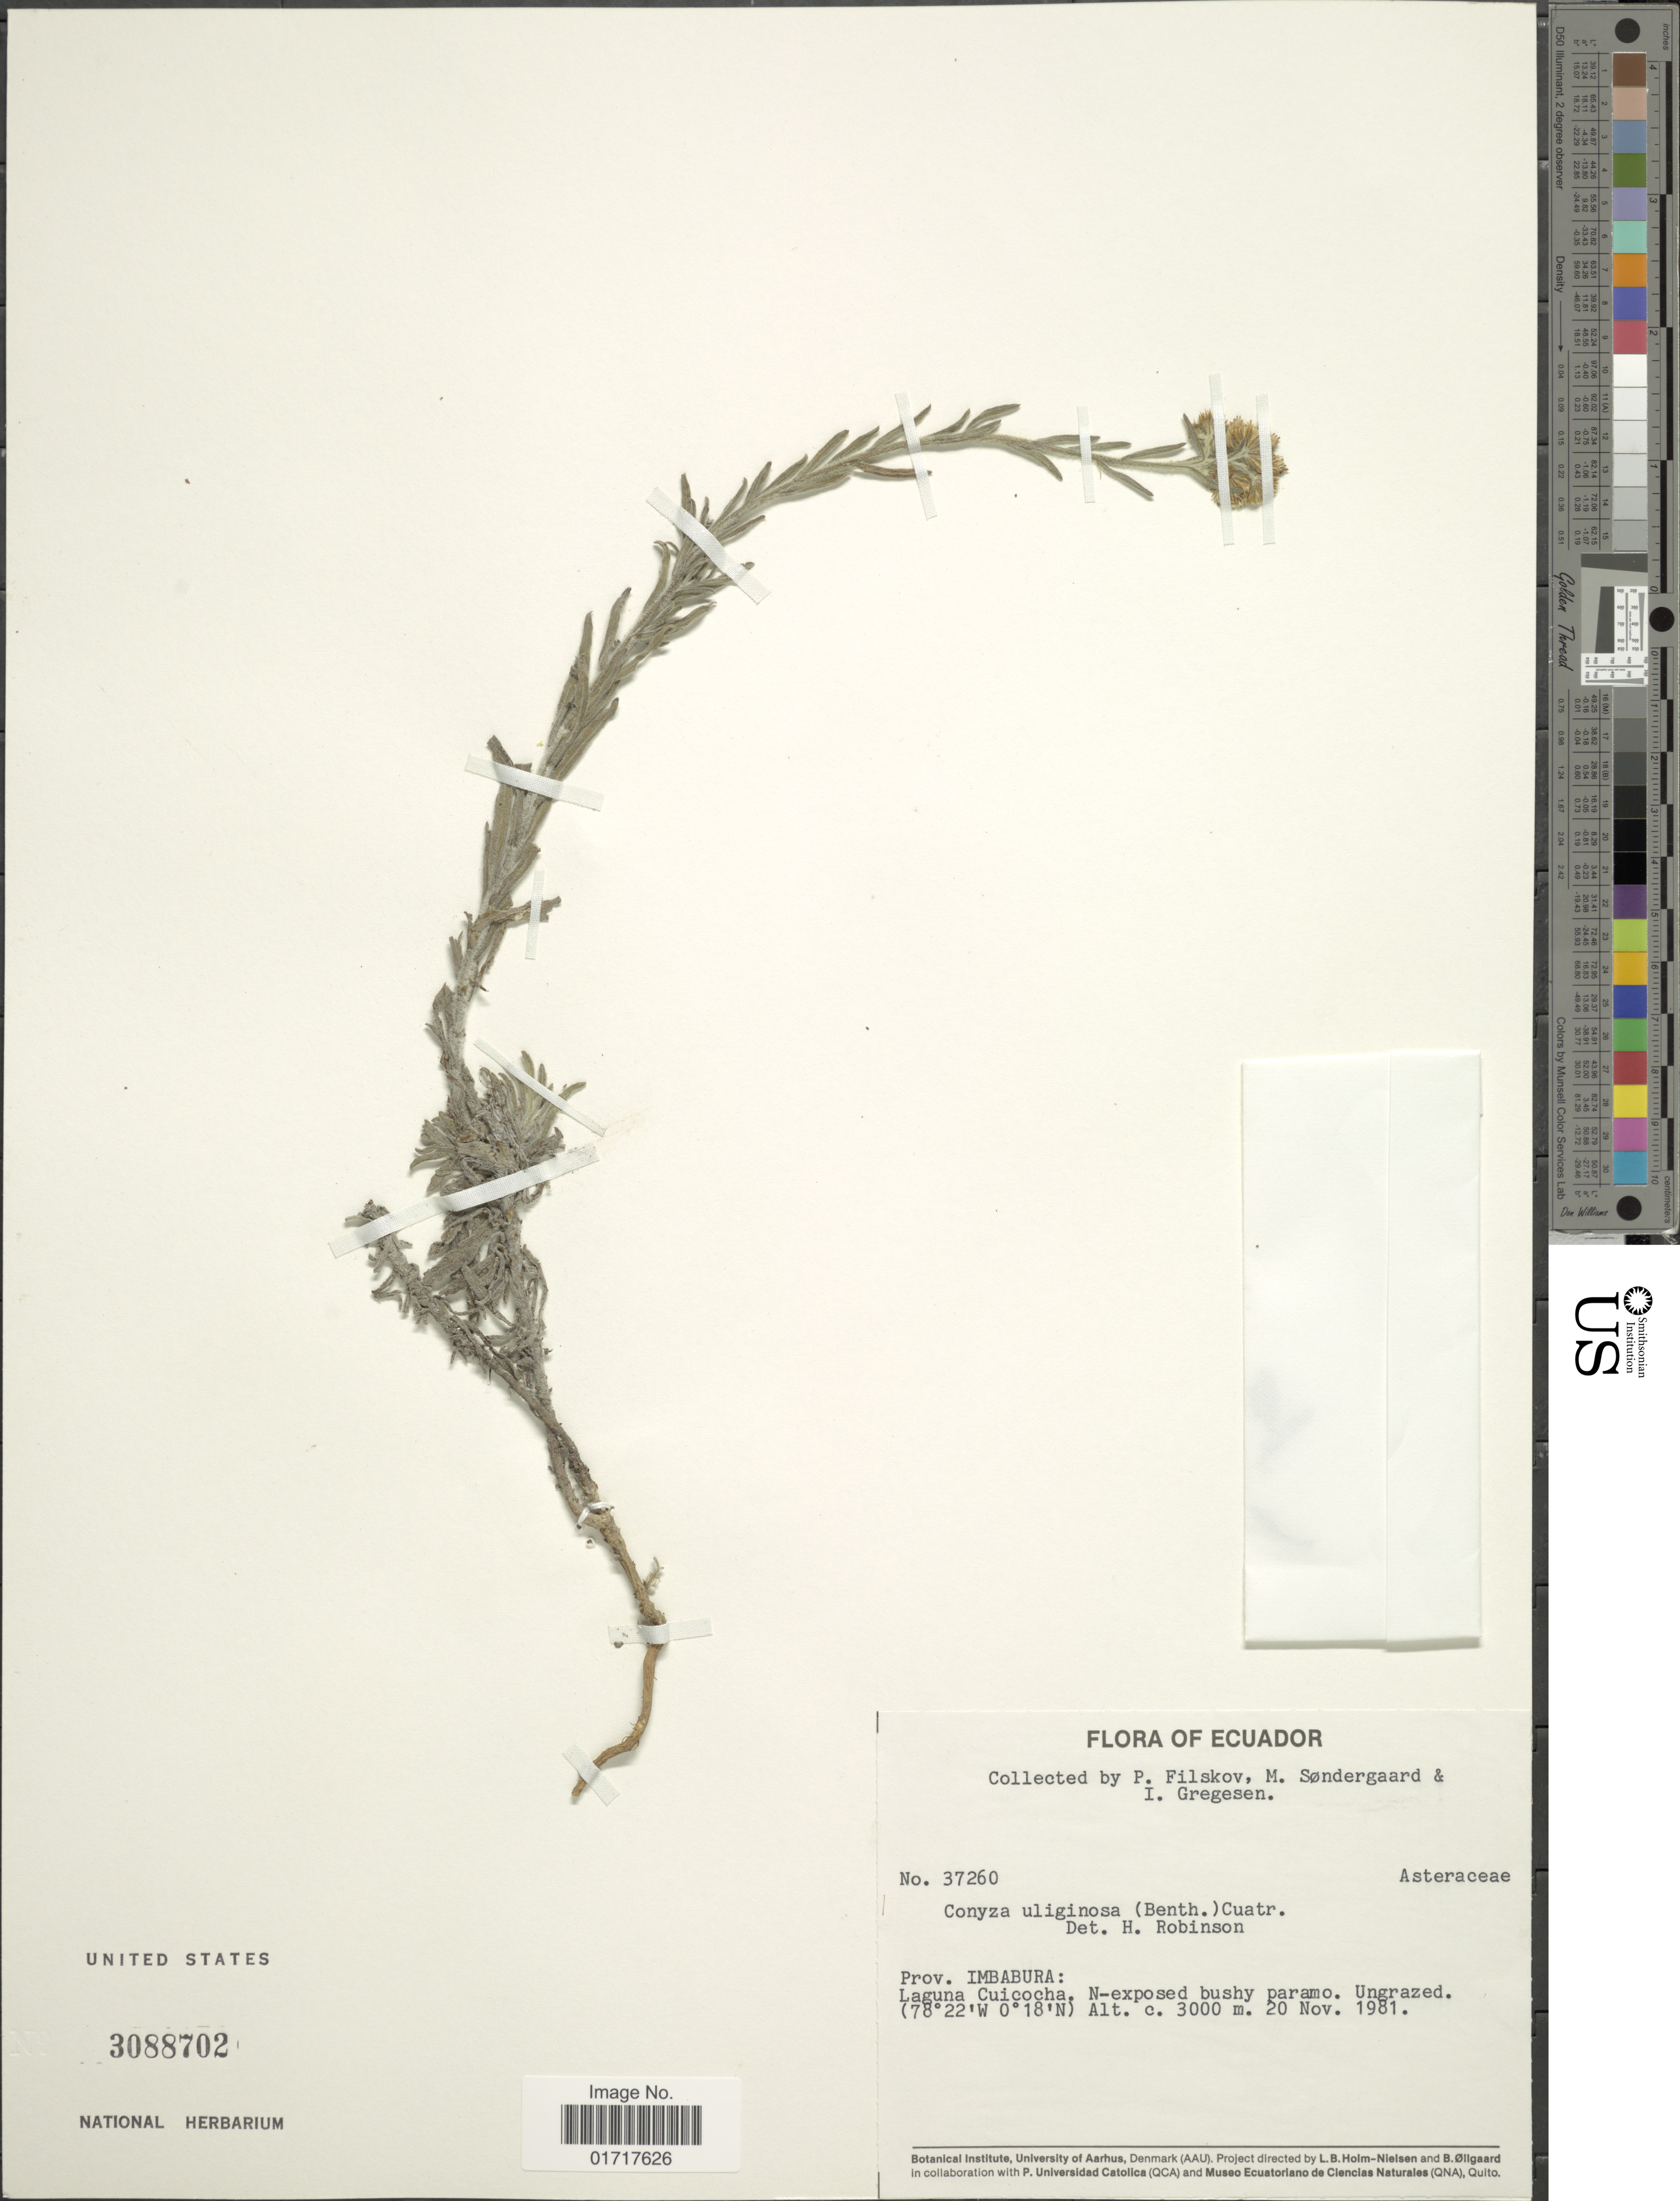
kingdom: Plantae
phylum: Tracheophyta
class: Magnoliopsida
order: Asterales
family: Asteraceae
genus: Conyza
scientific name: Conyza uliginosa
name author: (Benth.) Cuatrec.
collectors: P. Filskov, M. Sondergaard & I. Gregersen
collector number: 37260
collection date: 1981-11-20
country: Ecuador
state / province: Imbabura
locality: Prov. Imbabura: Laguna Cuicocha, N-exposed bushy paramo.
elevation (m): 3000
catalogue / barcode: US 3088702